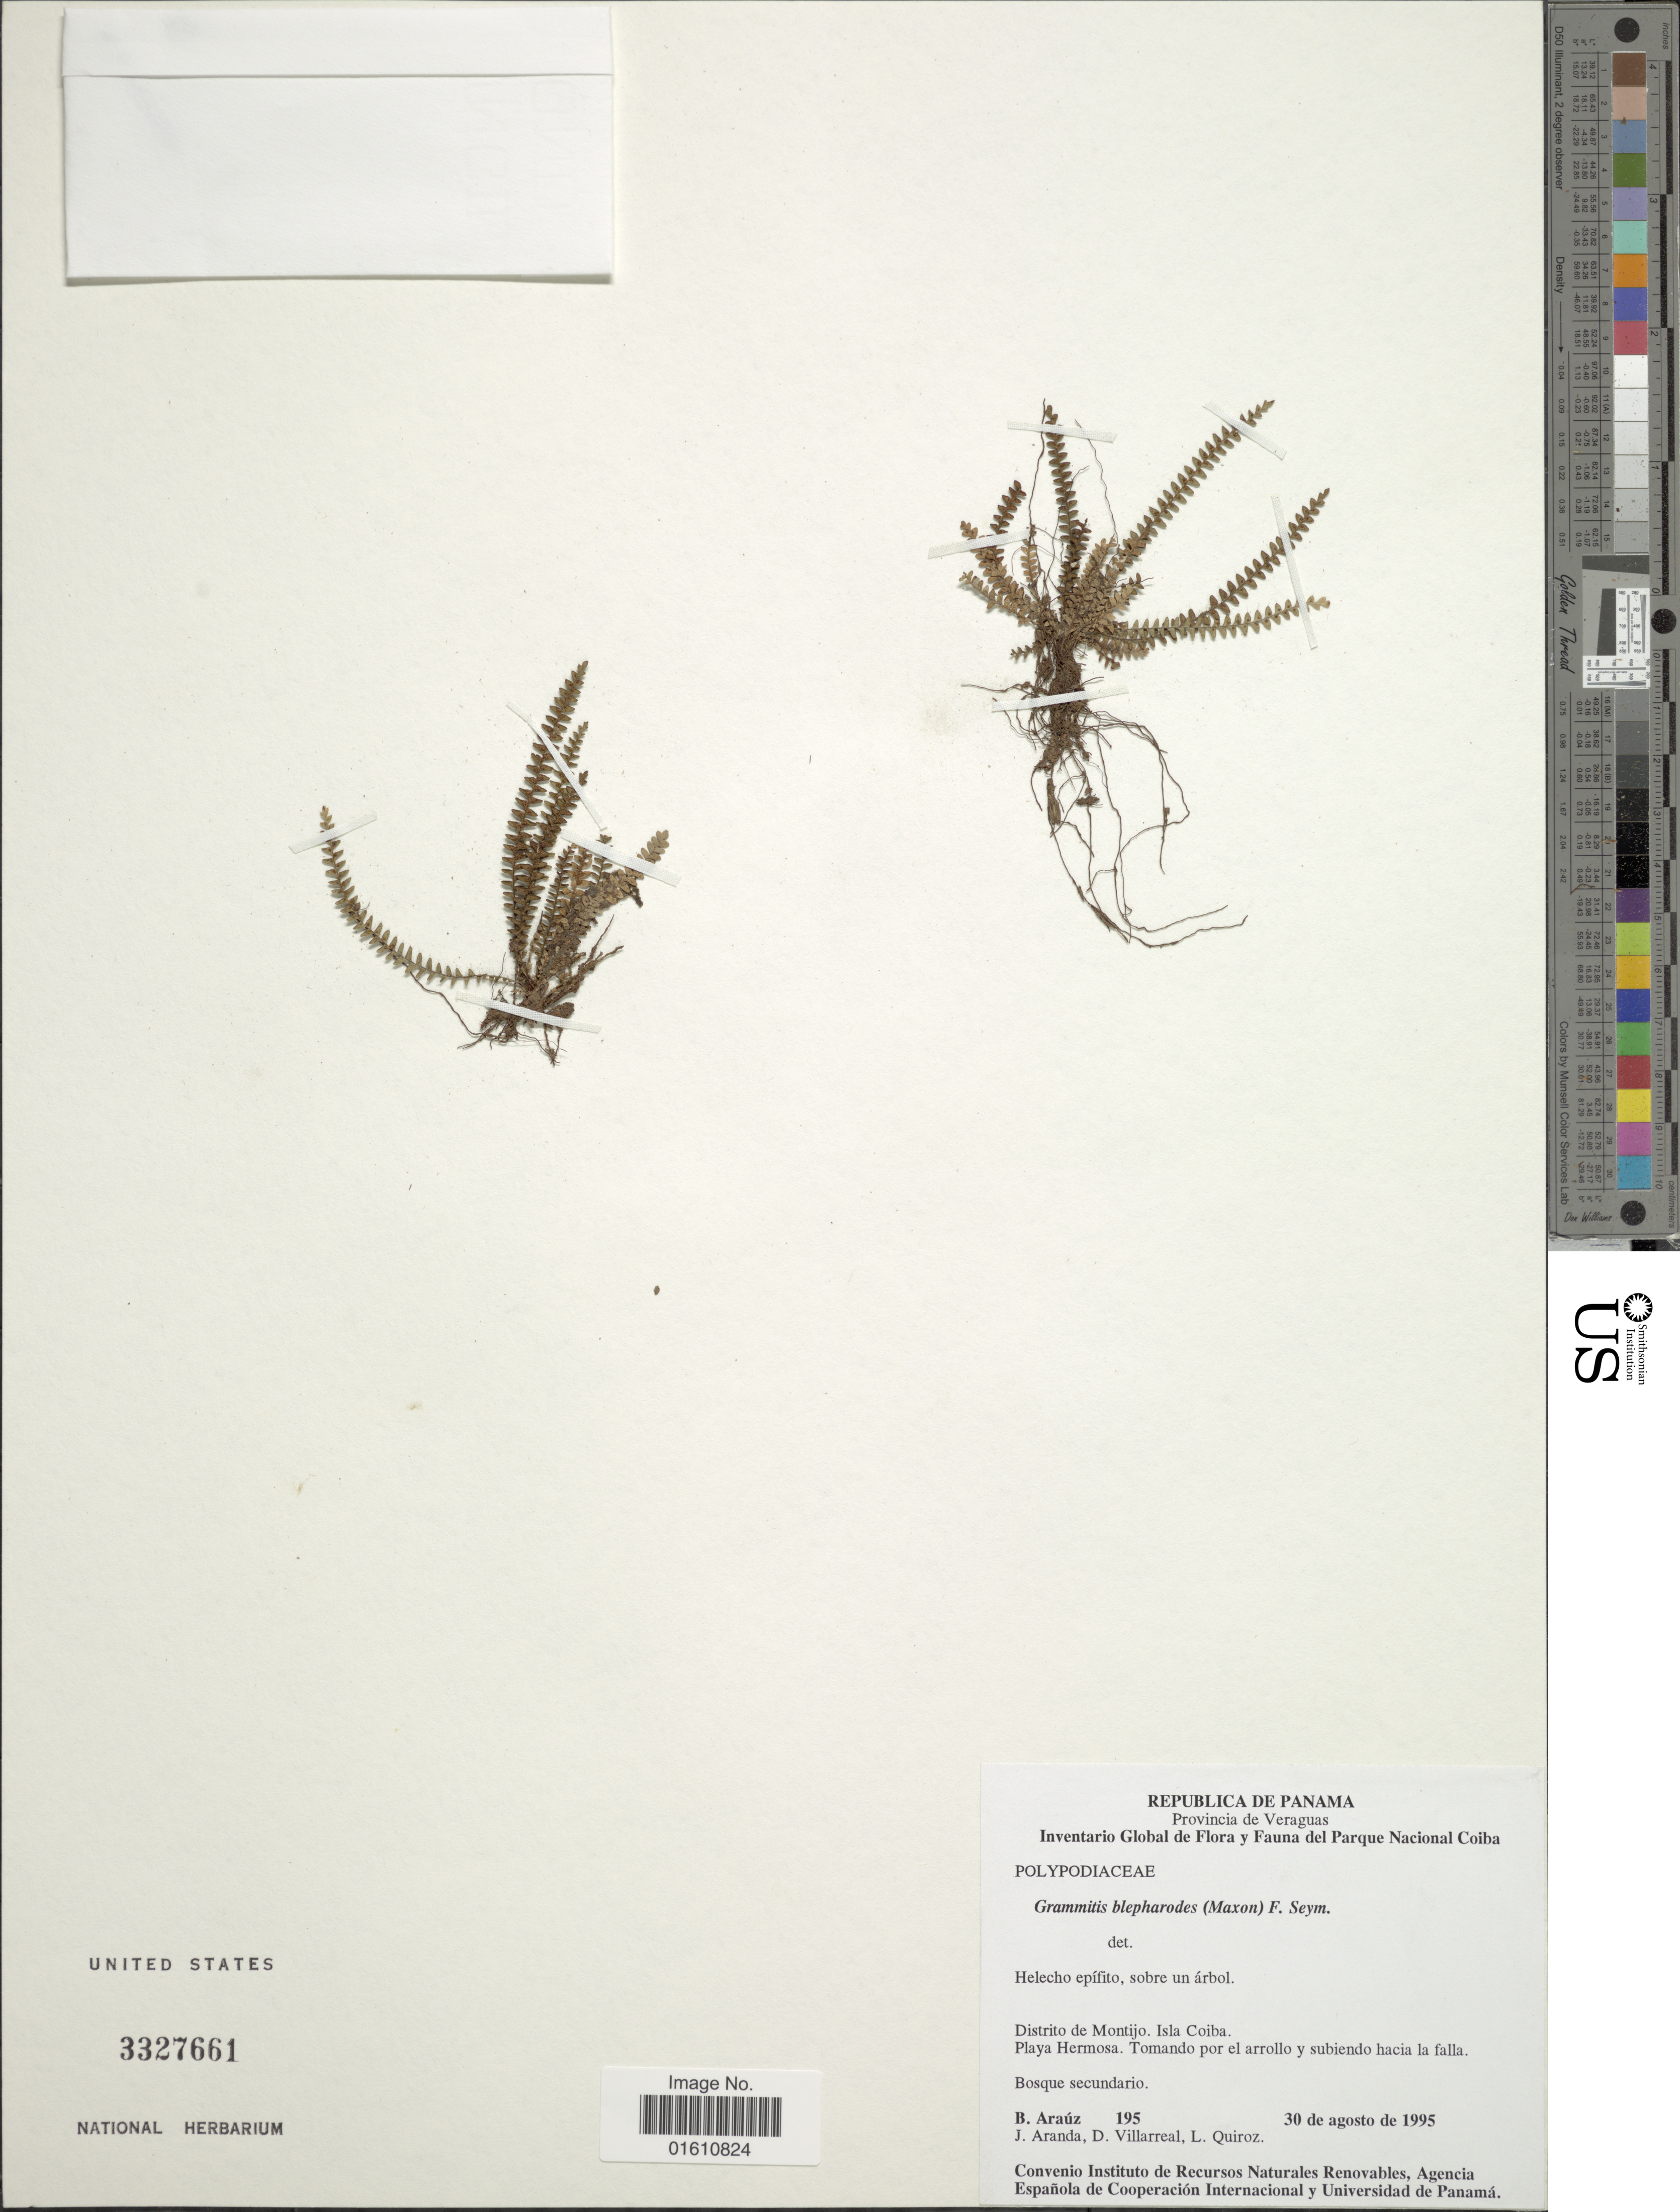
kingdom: Plantae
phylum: Tracheophyta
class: Polypodiopsida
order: Polypodiales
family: Polypodiaceae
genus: Moranopteris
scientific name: Moranopteris taenifolia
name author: (Jenman) R. Y. Hirai & J. Prado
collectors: B. Araúz, J. Aranda, D. Villarreal & L. Quiroz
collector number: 195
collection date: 1995-08-30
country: Panama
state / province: Veraguas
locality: Provincia de Veraguas, Distrito de Montijo, Isla Coiba, Playa Hermosa, Tomando por el arrollo y subienda hacia la falla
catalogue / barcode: US 3327661